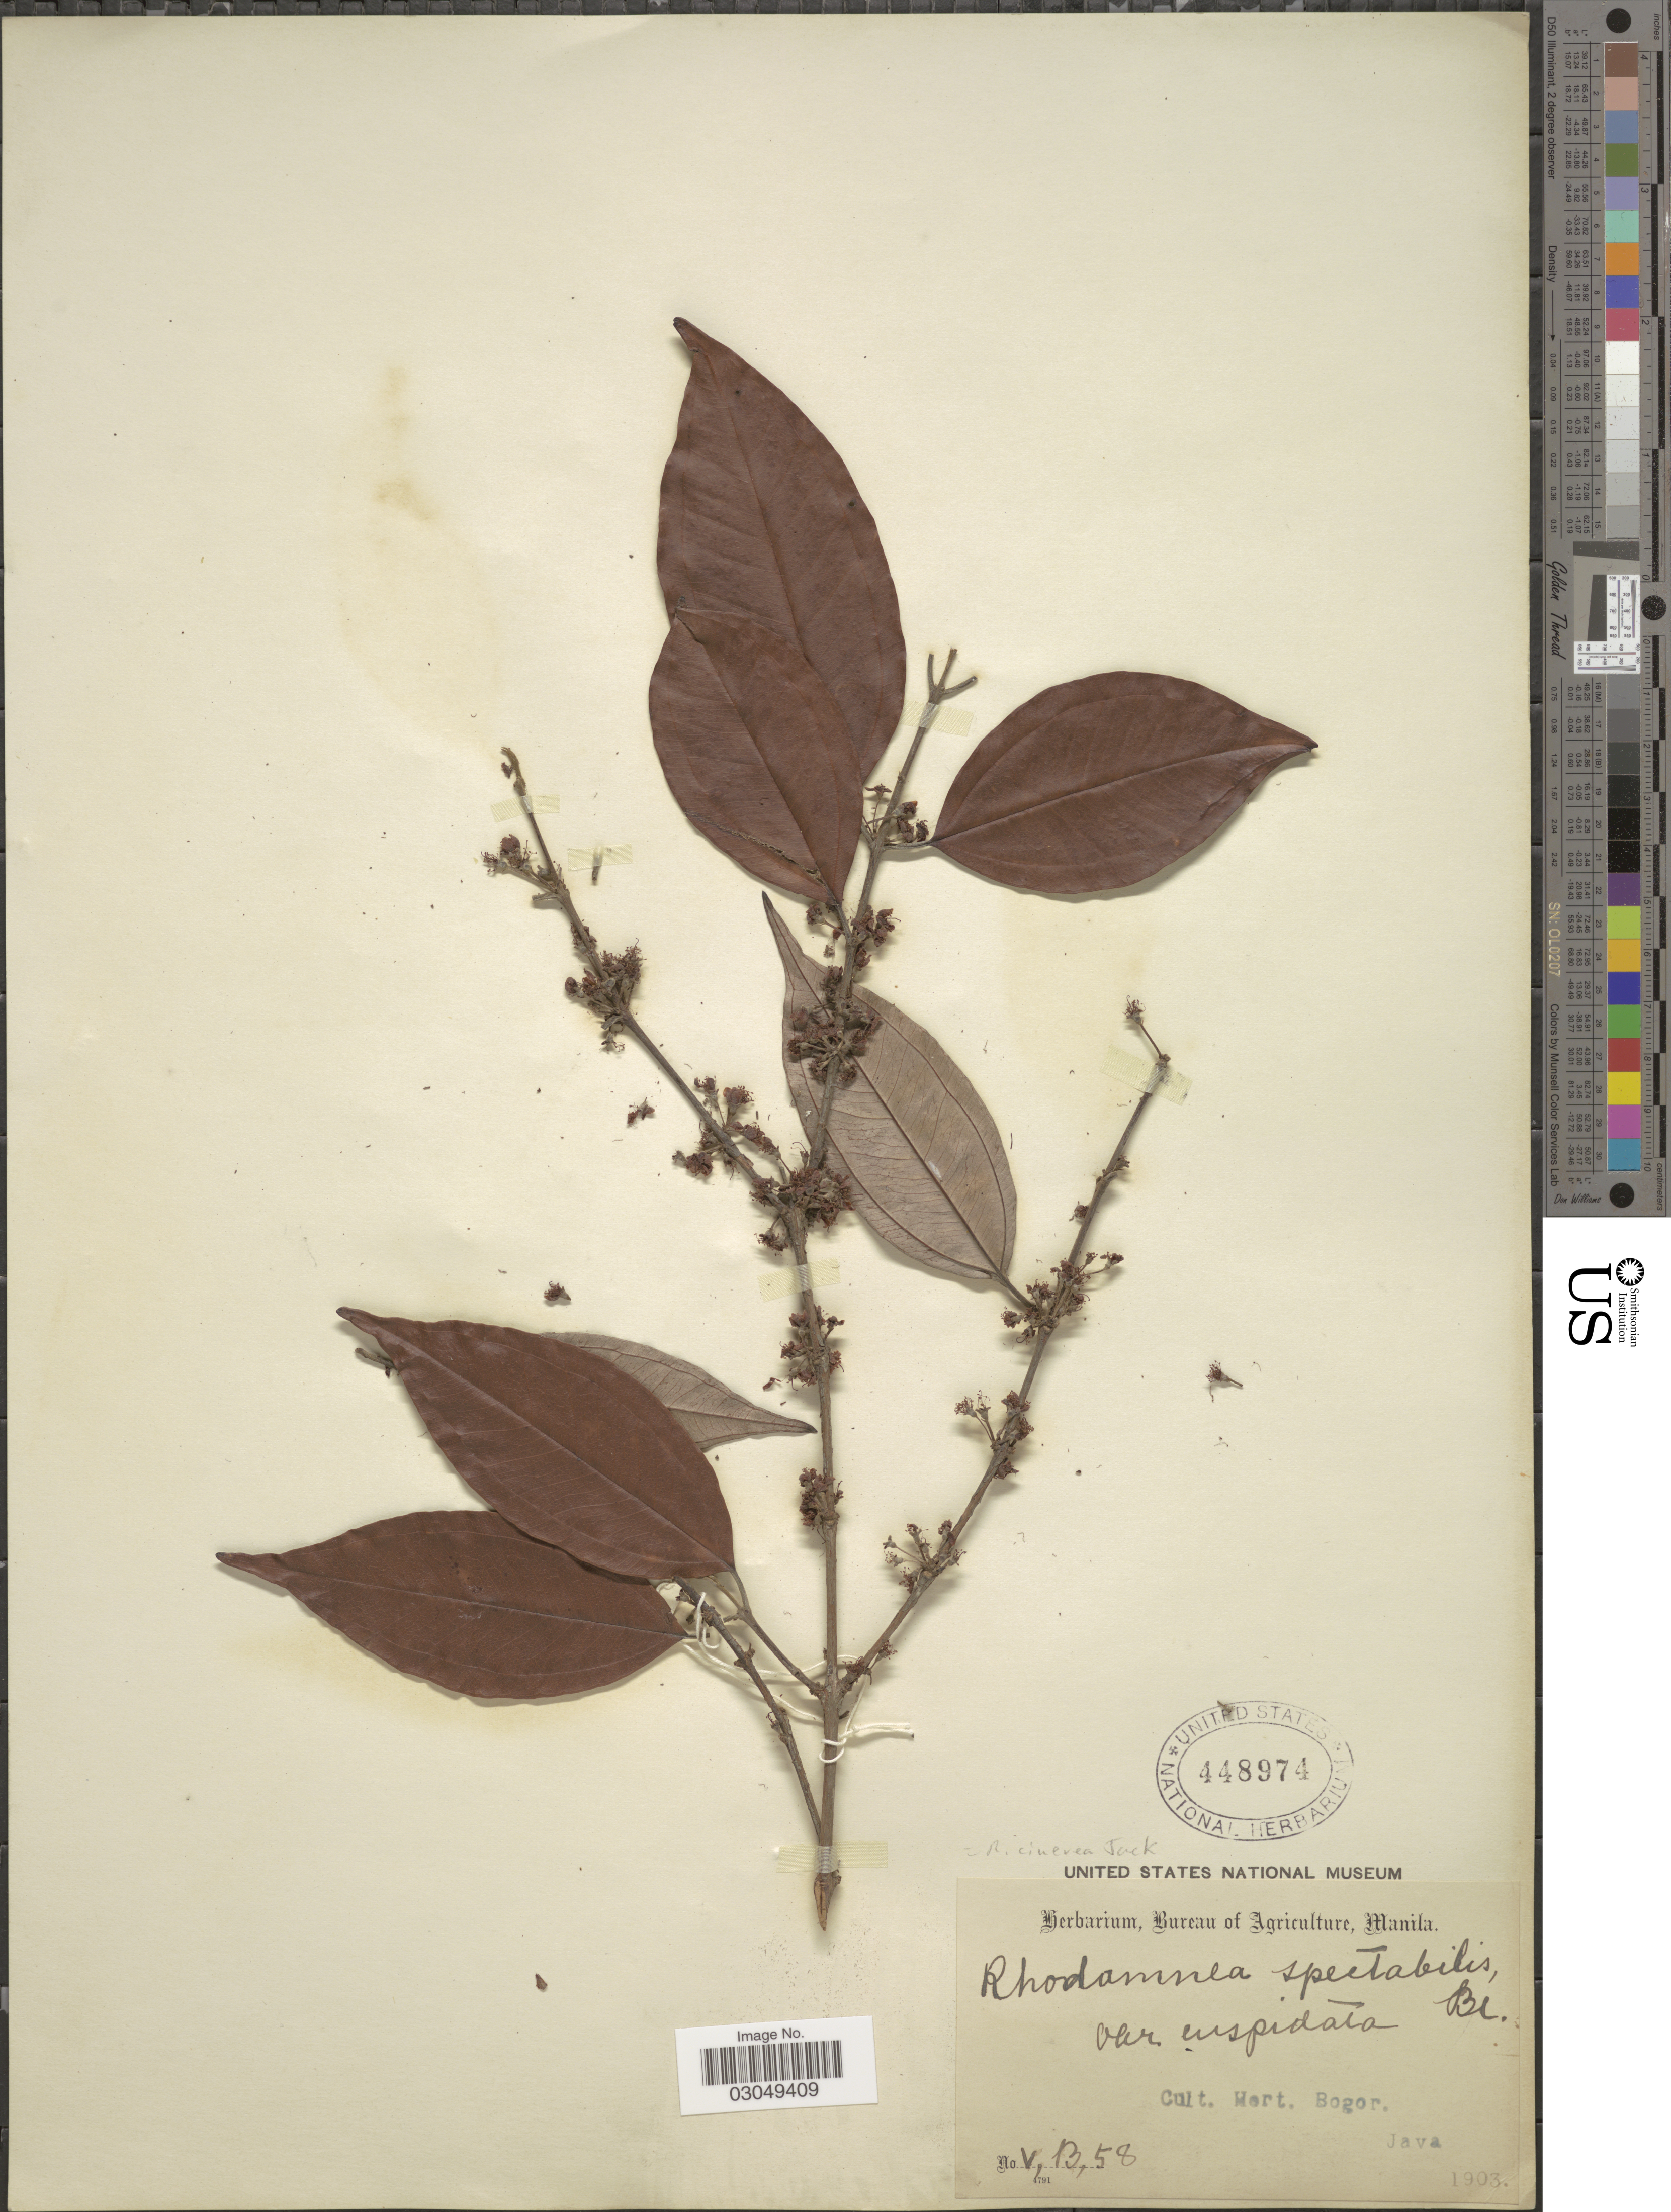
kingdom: Plantae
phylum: Tracheophyta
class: Magnoliopsida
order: Myrtales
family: Myrtaceae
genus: Rhodamnia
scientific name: Rhodamnia cinerea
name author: Jack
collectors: Ex herb. Bureau of Agriculture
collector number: V,B,58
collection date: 1903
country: Indonesia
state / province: Java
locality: Cult. Hort. Bogor.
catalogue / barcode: US 448974